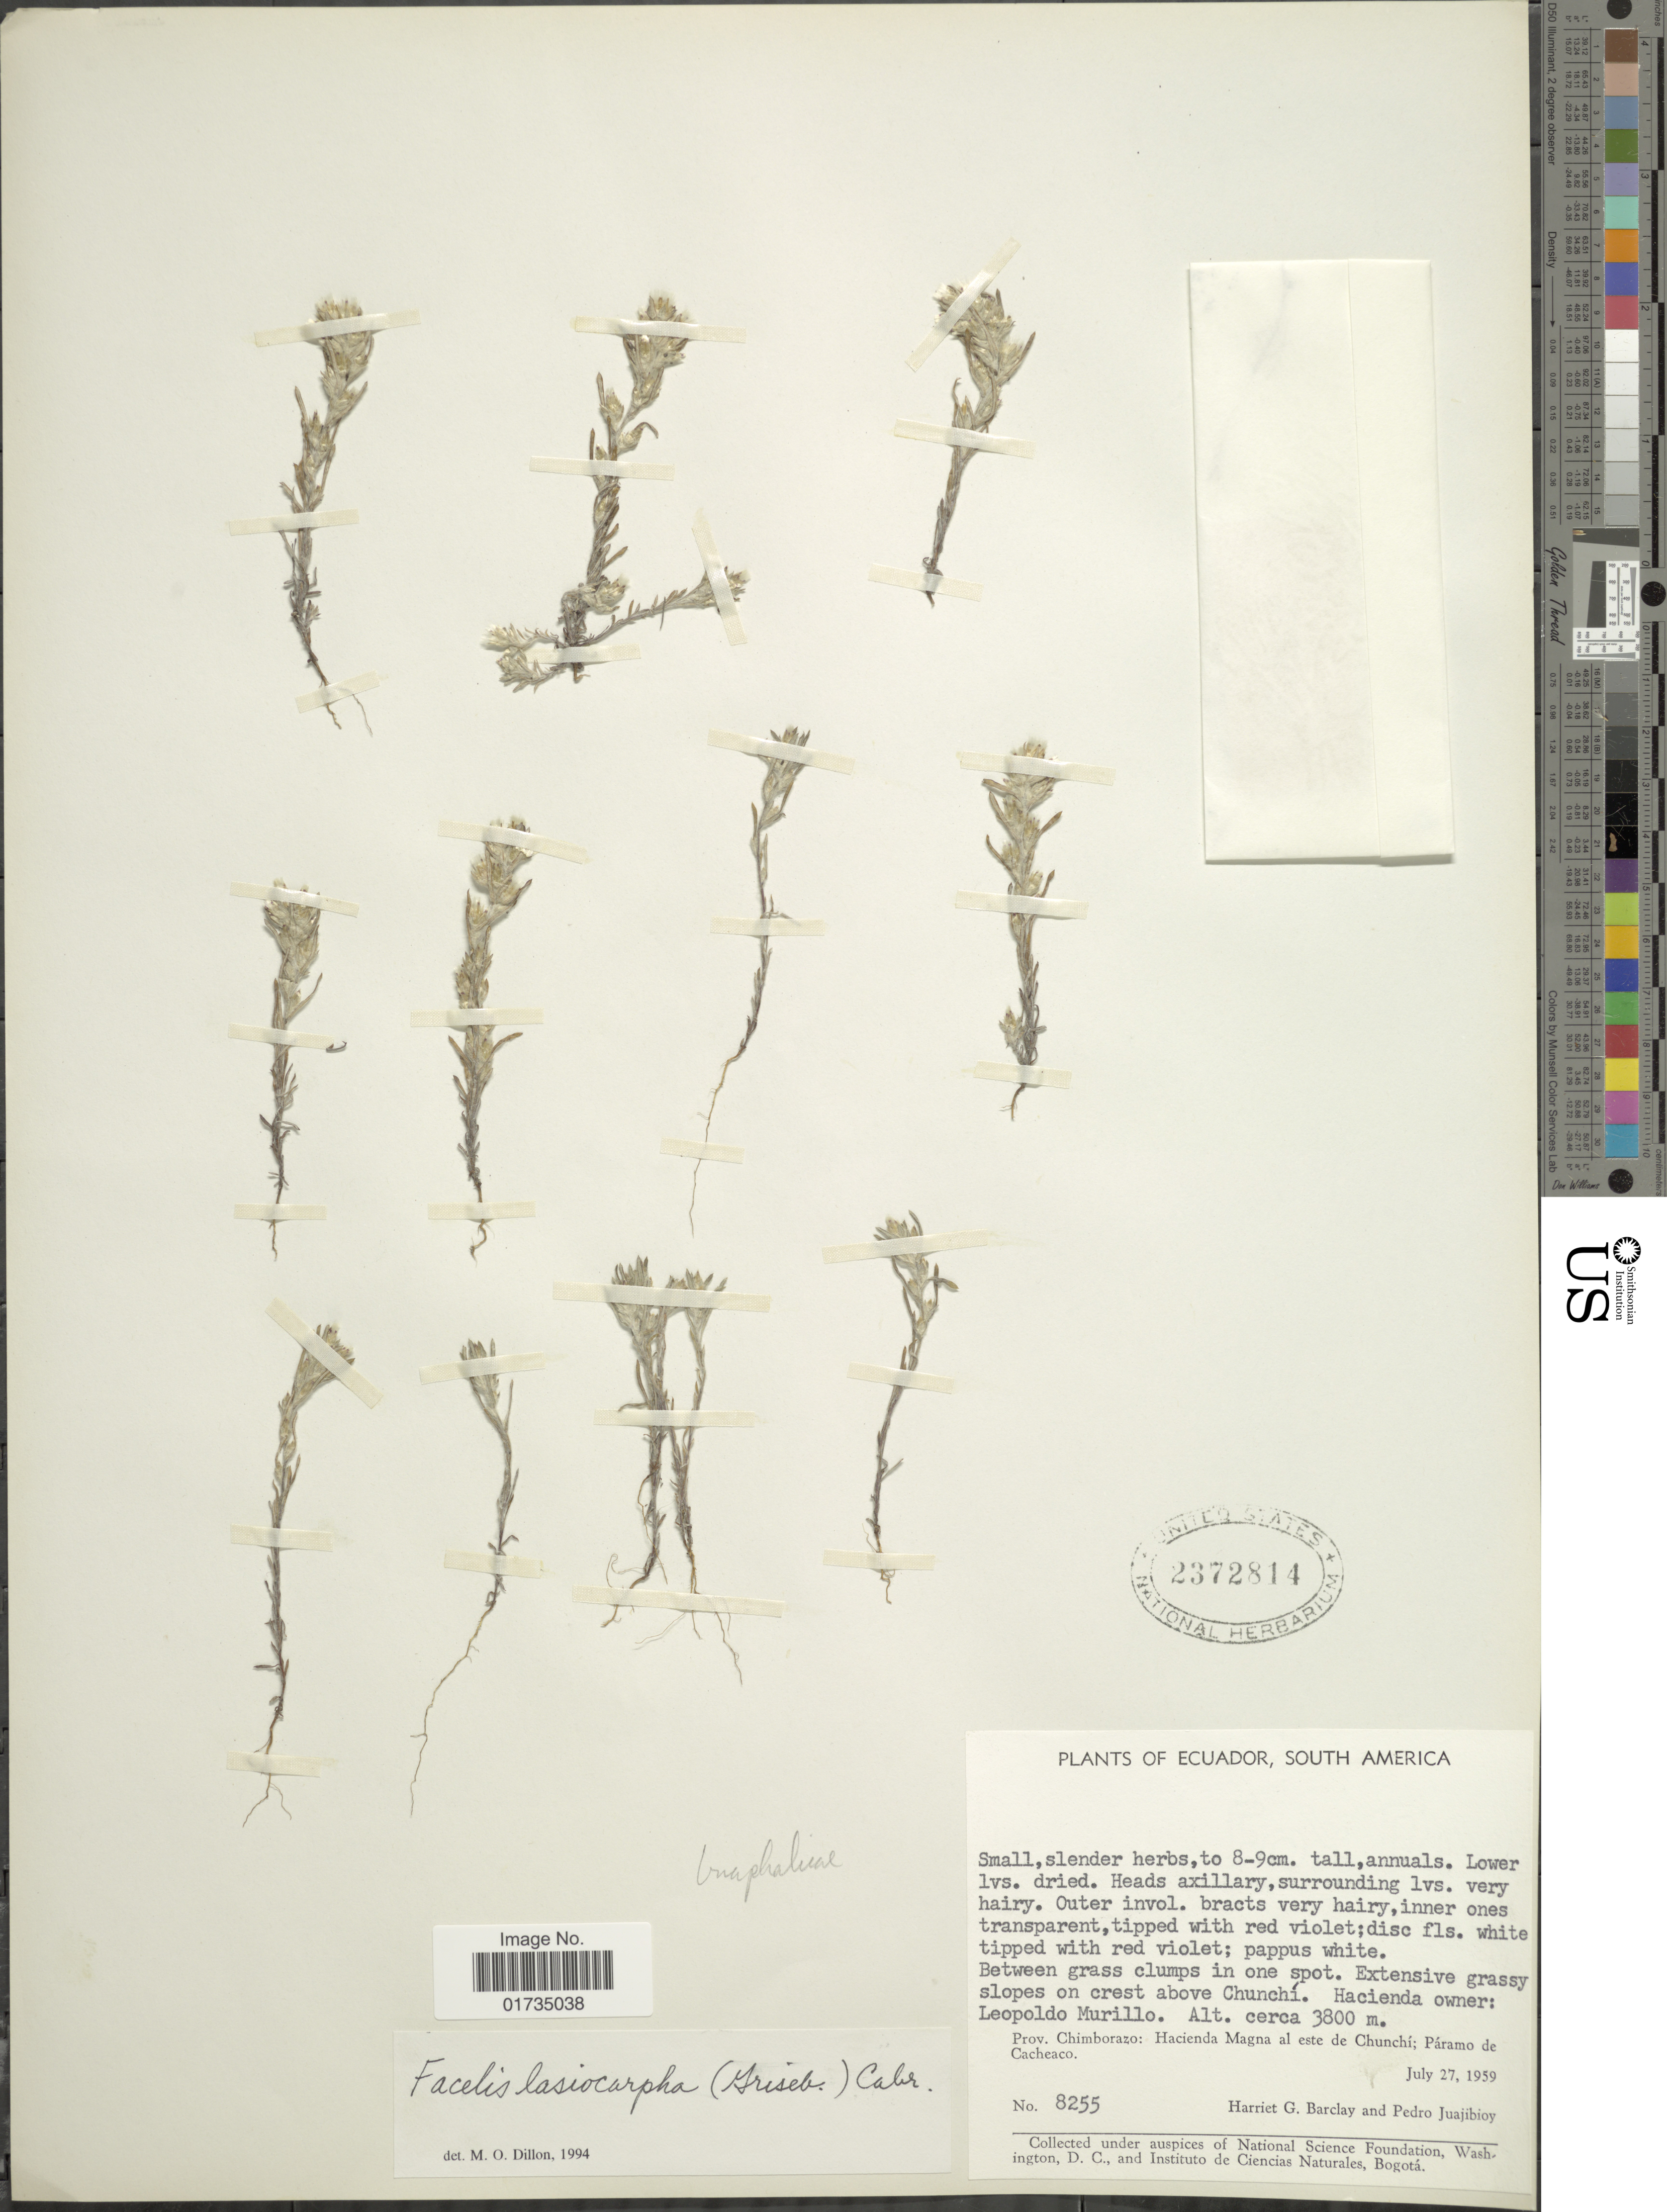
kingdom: Plantae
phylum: Tracheophyta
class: Magnoliopsida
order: Asterales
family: Asteraceae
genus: Facelis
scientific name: Facelis lasiocarpa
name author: (Griseb.) Cabrera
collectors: H. G. Barclay & P. Juajibioy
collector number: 8255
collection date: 1959-07-27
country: Ecuador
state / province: Chimborazo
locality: Ecuador, South America. Prov. Chimborazo: Hacienda Magna al este de Chunchi; Paramo de Cacheaco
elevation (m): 3800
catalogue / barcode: US 2372814